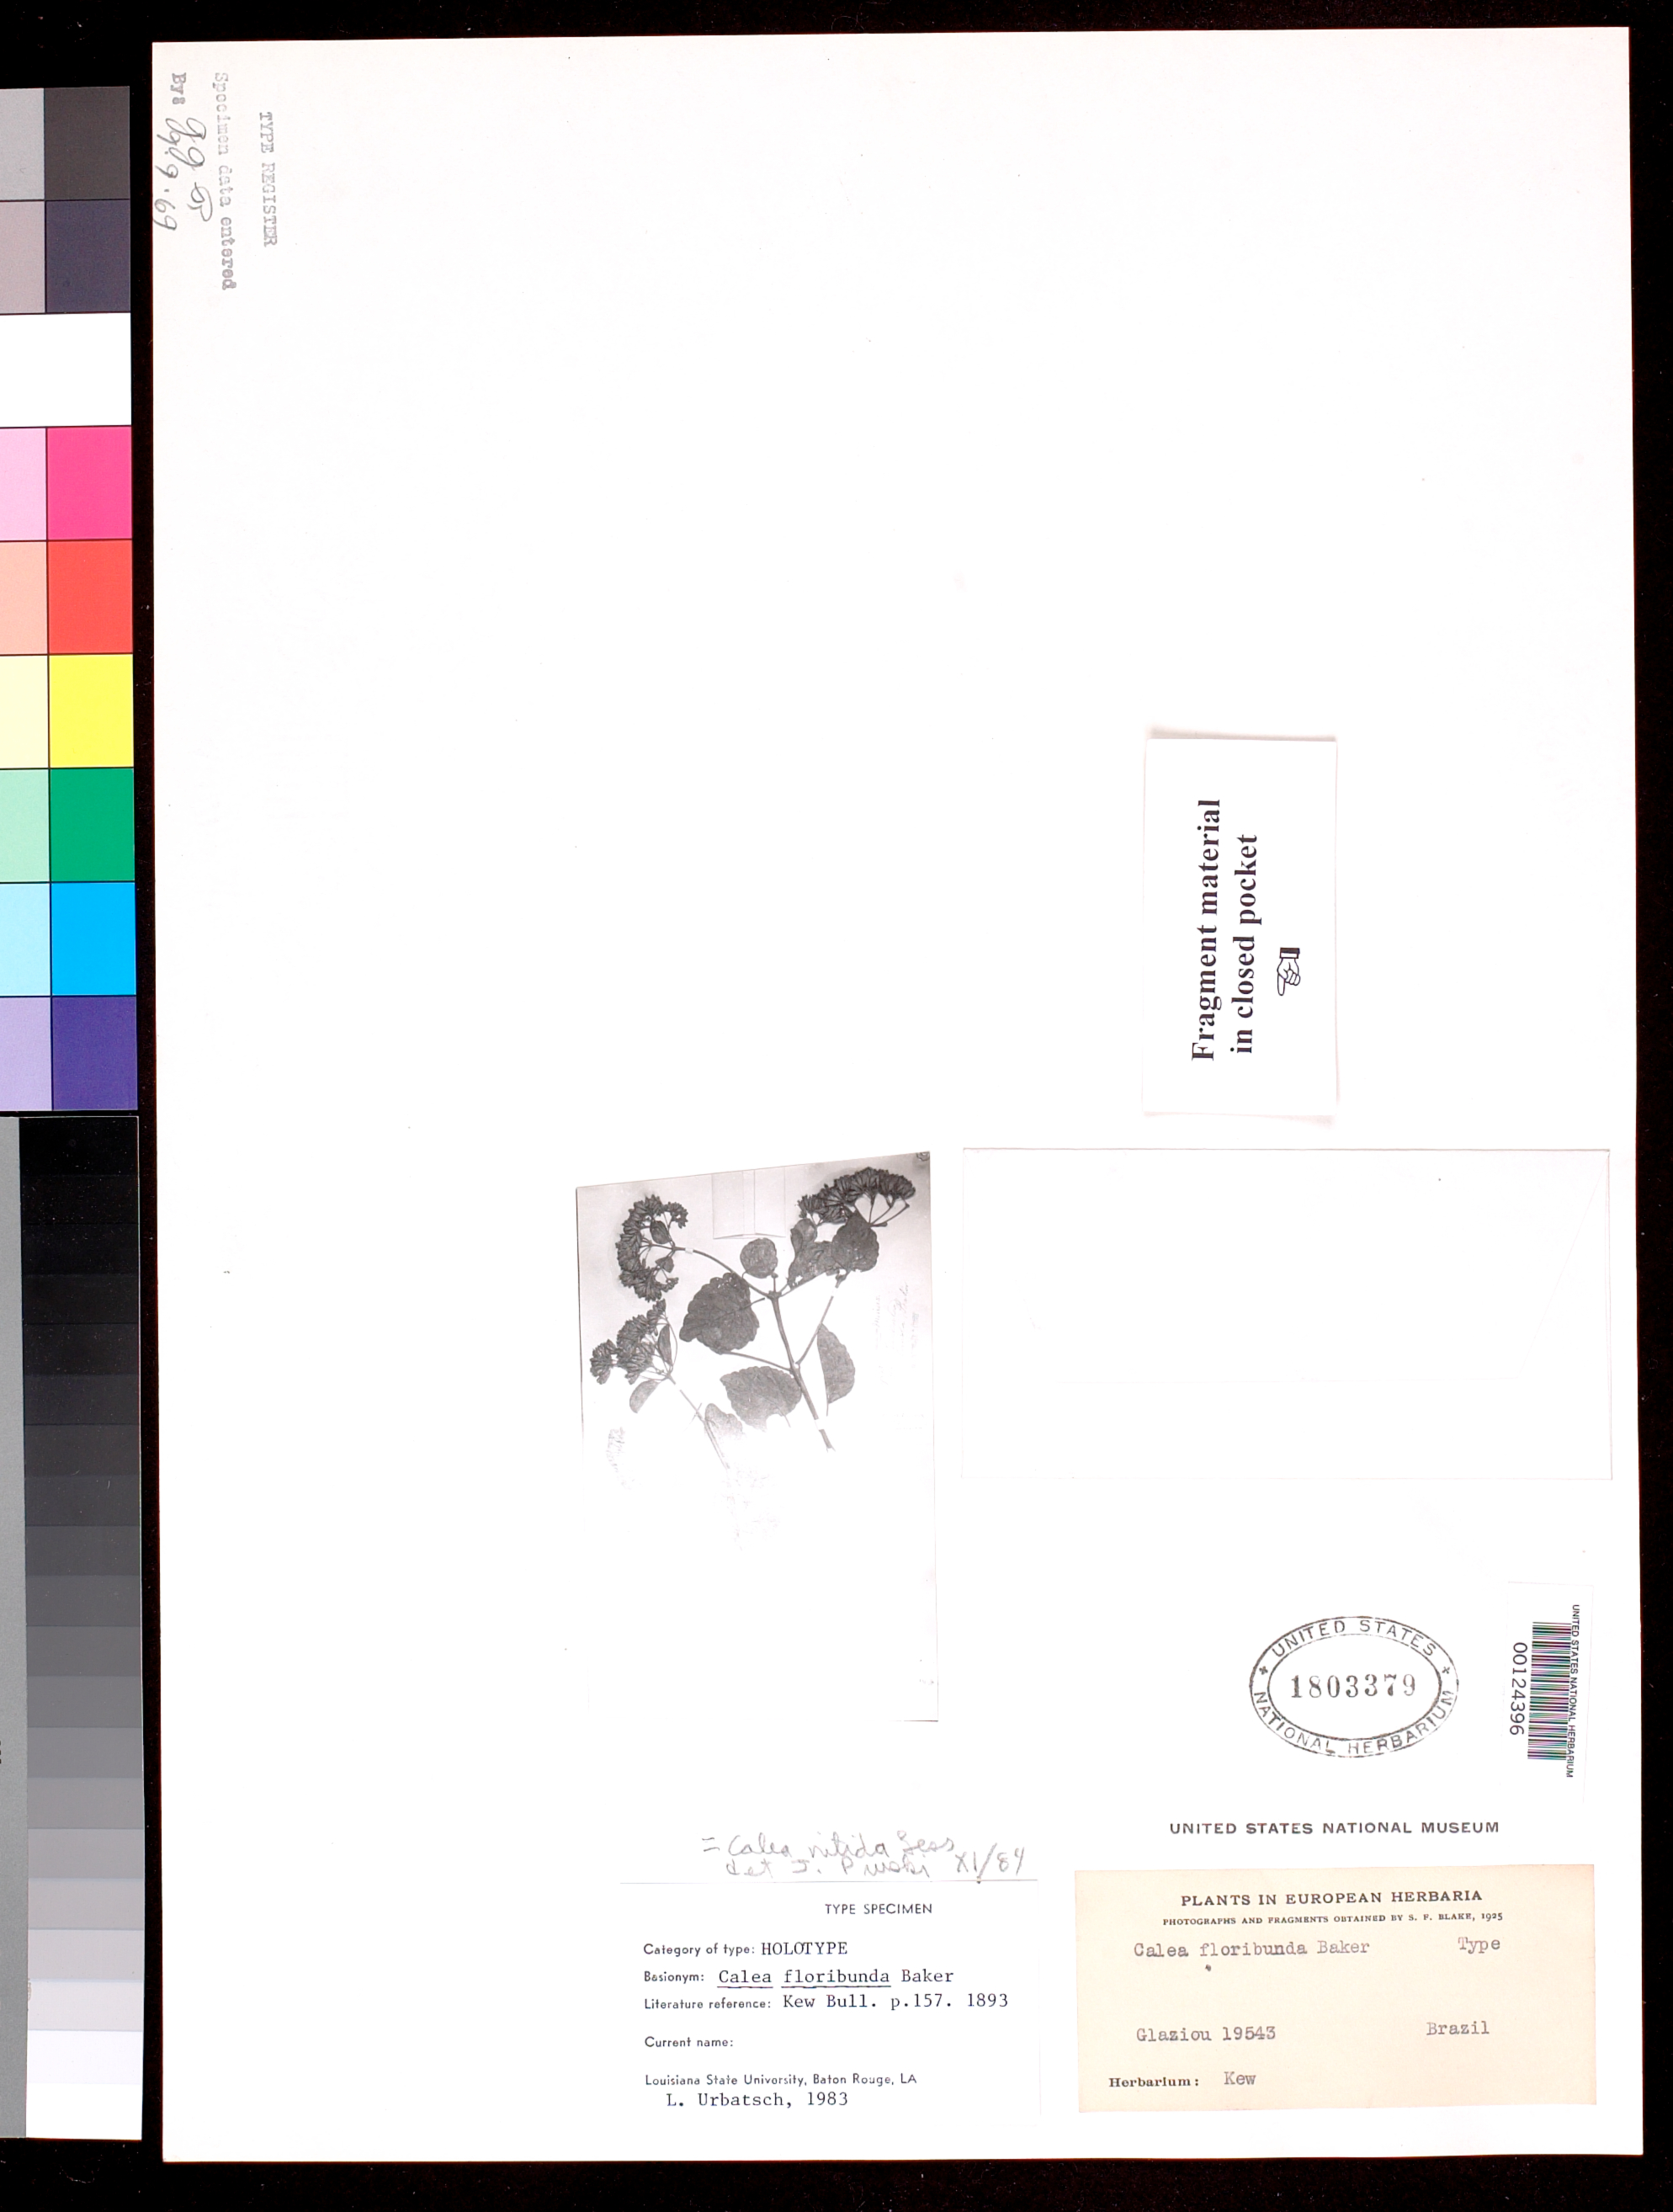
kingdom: Plantae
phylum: Tracheophyta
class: Magnoliopsida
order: Asterales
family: Asteraceae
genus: Calea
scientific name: Calea floribunda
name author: Baker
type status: Type Fragment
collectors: A. F. M. Glaziou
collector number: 19543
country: Brazil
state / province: Minas Gerais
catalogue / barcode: US 1803379